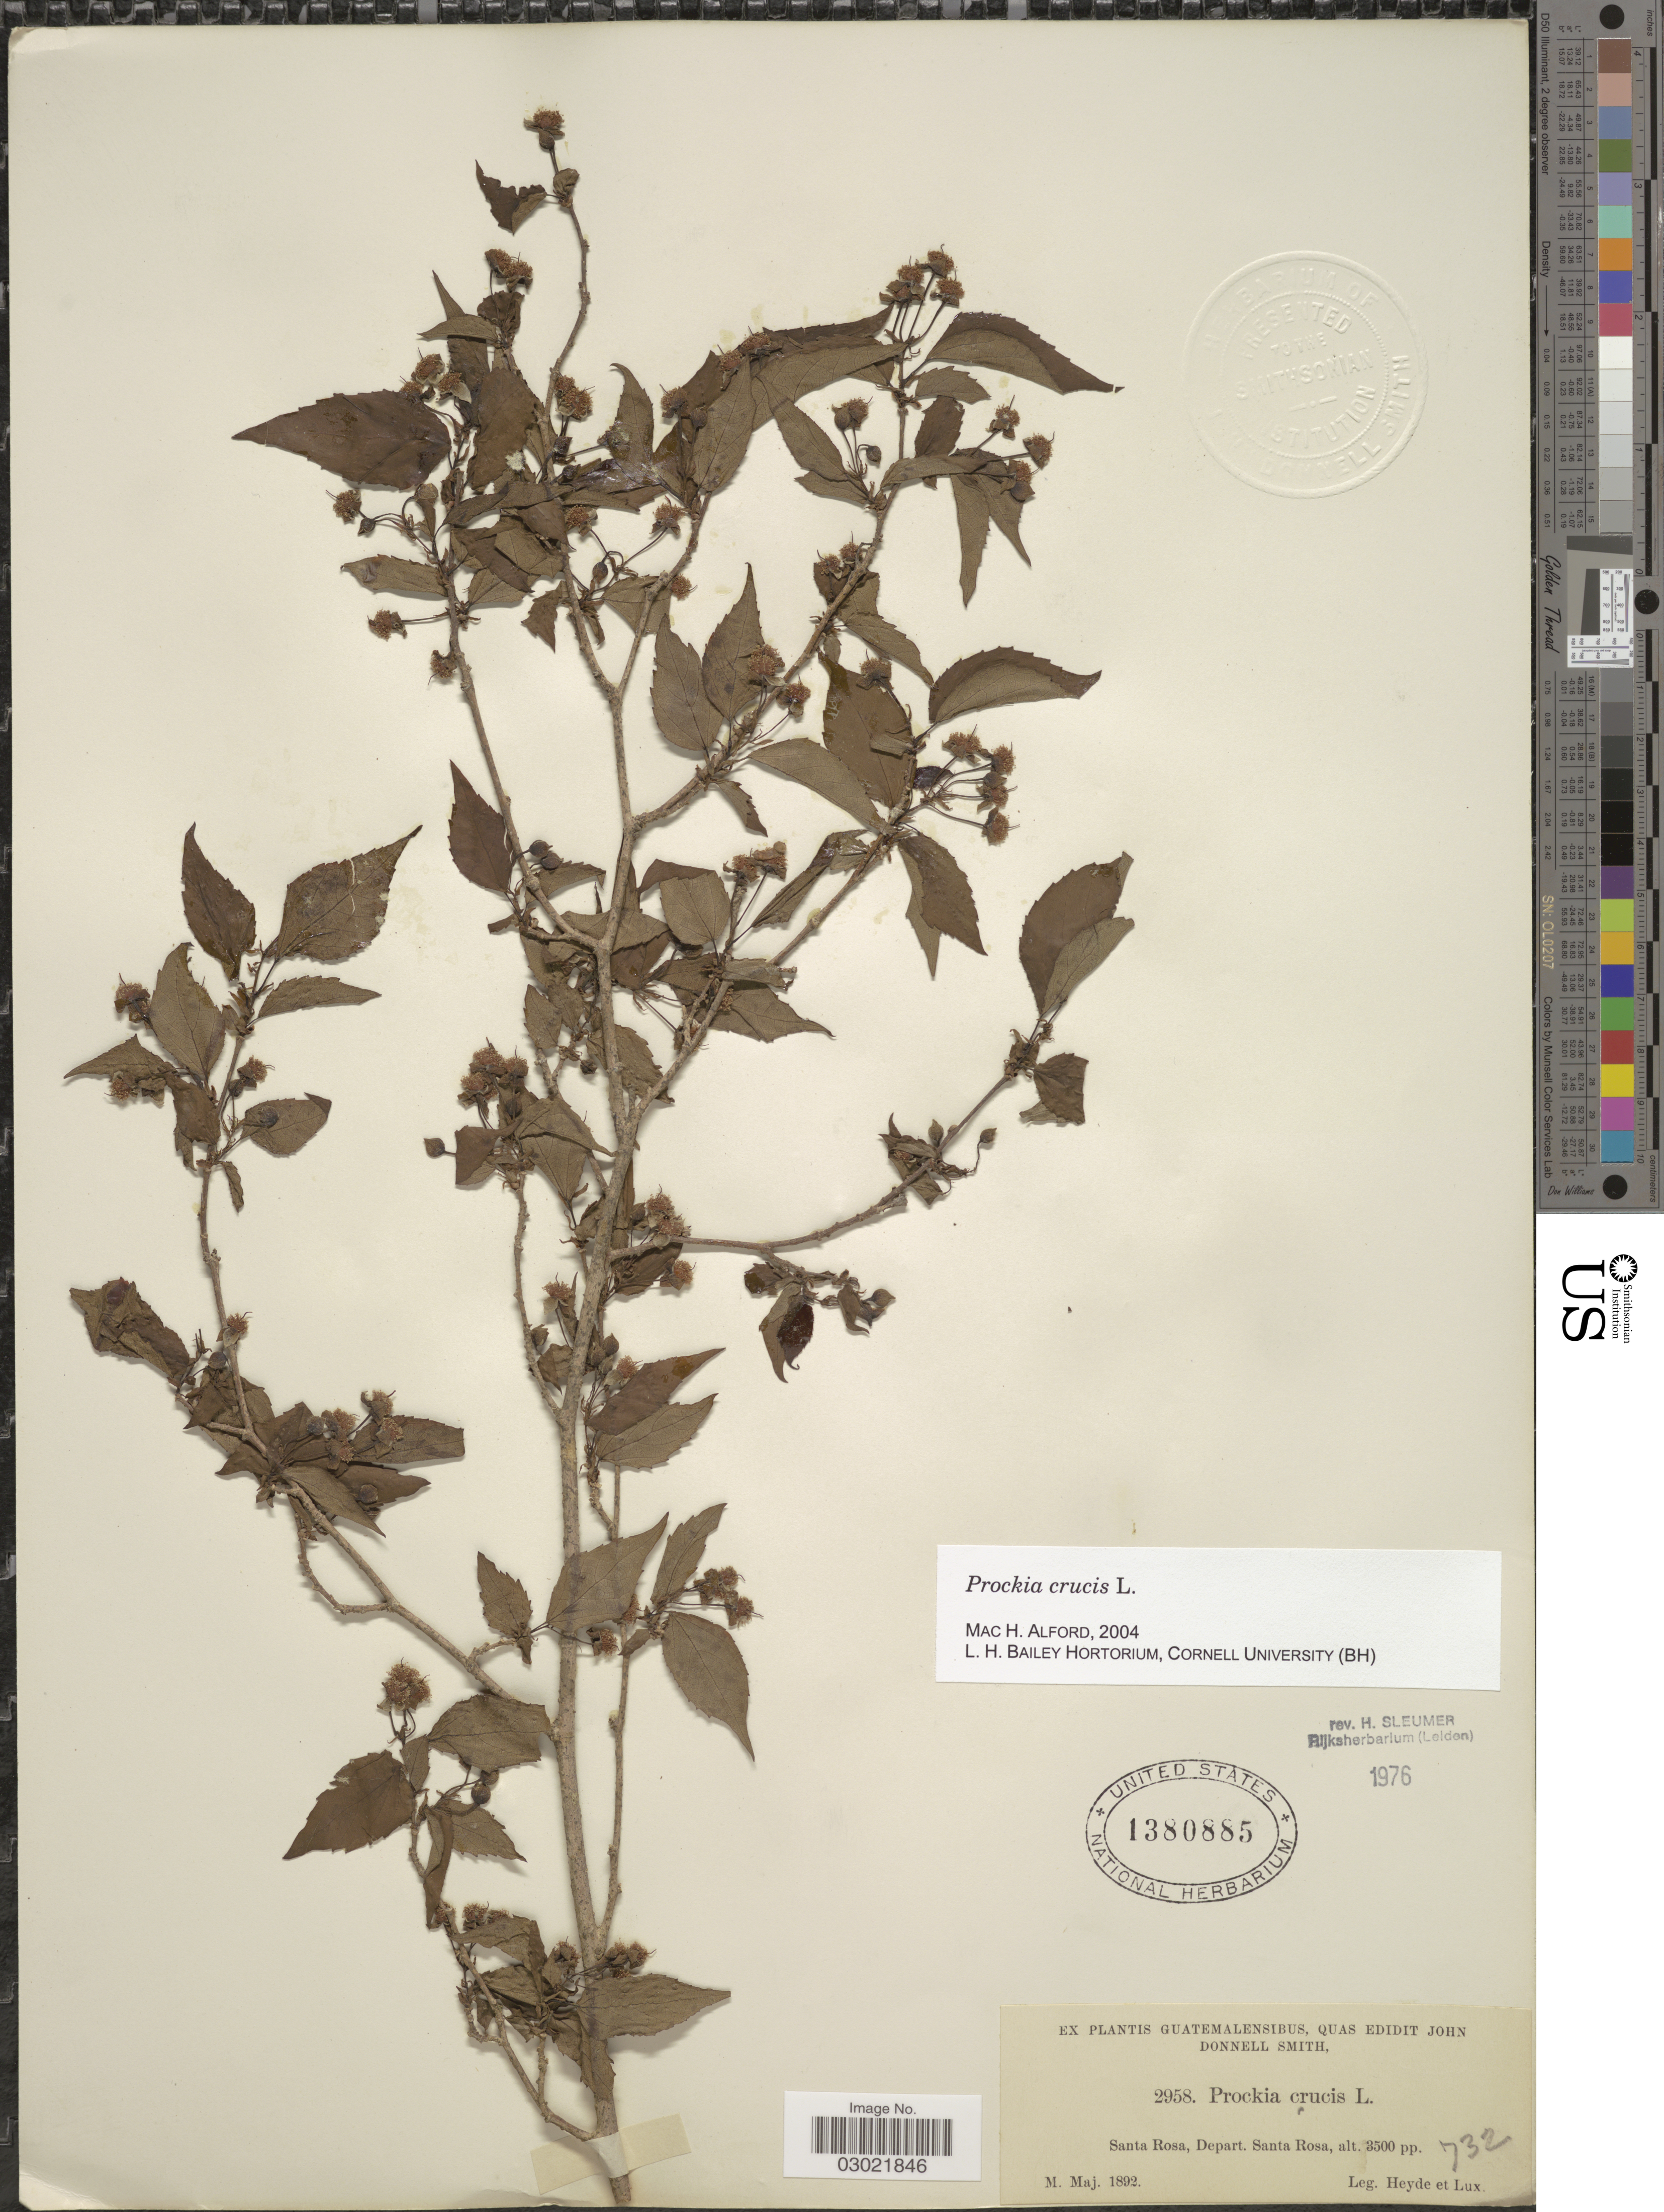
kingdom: Plantae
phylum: Tracheophyta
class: Magnoliopsida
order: Malpighiales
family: Salicaceae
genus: Prockia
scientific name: Prockia crucis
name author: P. Browne ex L.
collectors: Heyde & Lux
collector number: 2958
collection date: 1892-05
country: Guatemala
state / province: Santa Rosa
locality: Depart. Santa Rosa.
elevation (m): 1067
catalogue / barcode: US 1380885